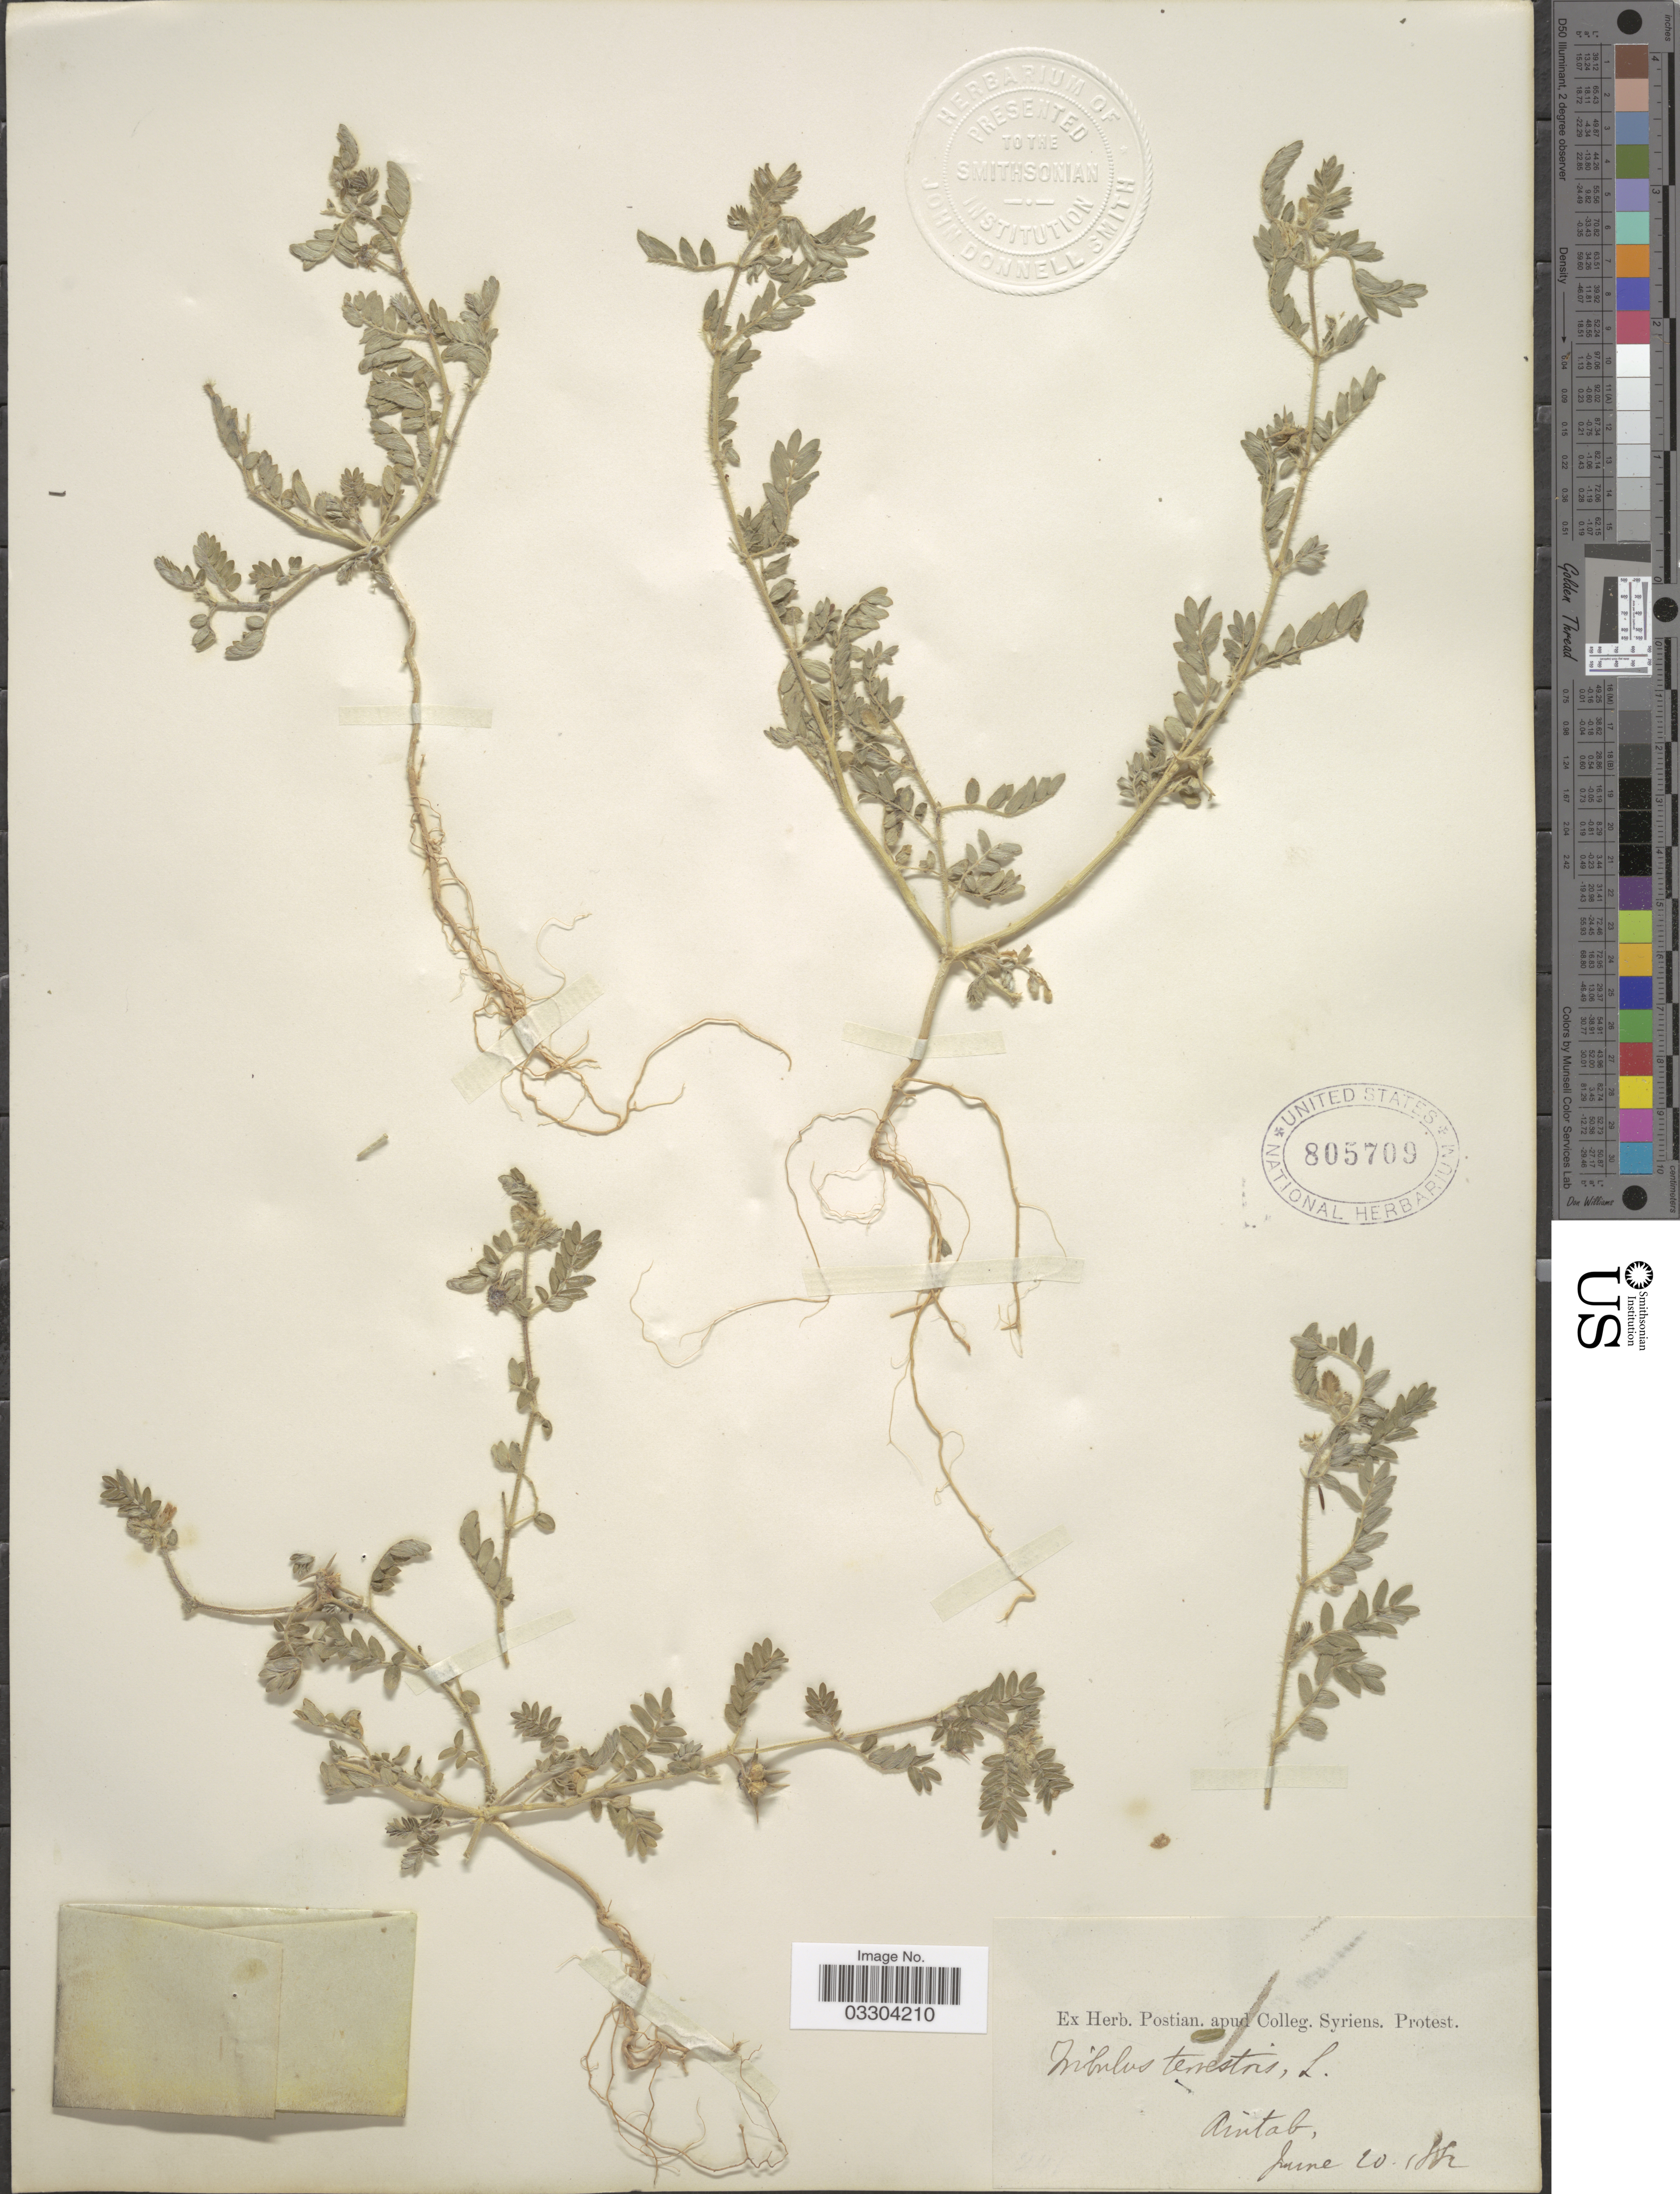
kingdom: Plantae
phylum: Tracheophyta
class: Magnoliopsida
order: Zygophyllales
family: Zygophyllaceae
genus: Tribulus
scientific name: Tribulus terrestris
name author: L.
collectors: ex herb. Postian. apud Colleg. Syriens. Protest. USE "Fannie P. A. Shepard" (10308853) AS PRIMARY COLLECTOR INSTEAD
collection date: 1882-06-20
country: Turkey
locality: Aintab.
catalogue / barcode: US 805709